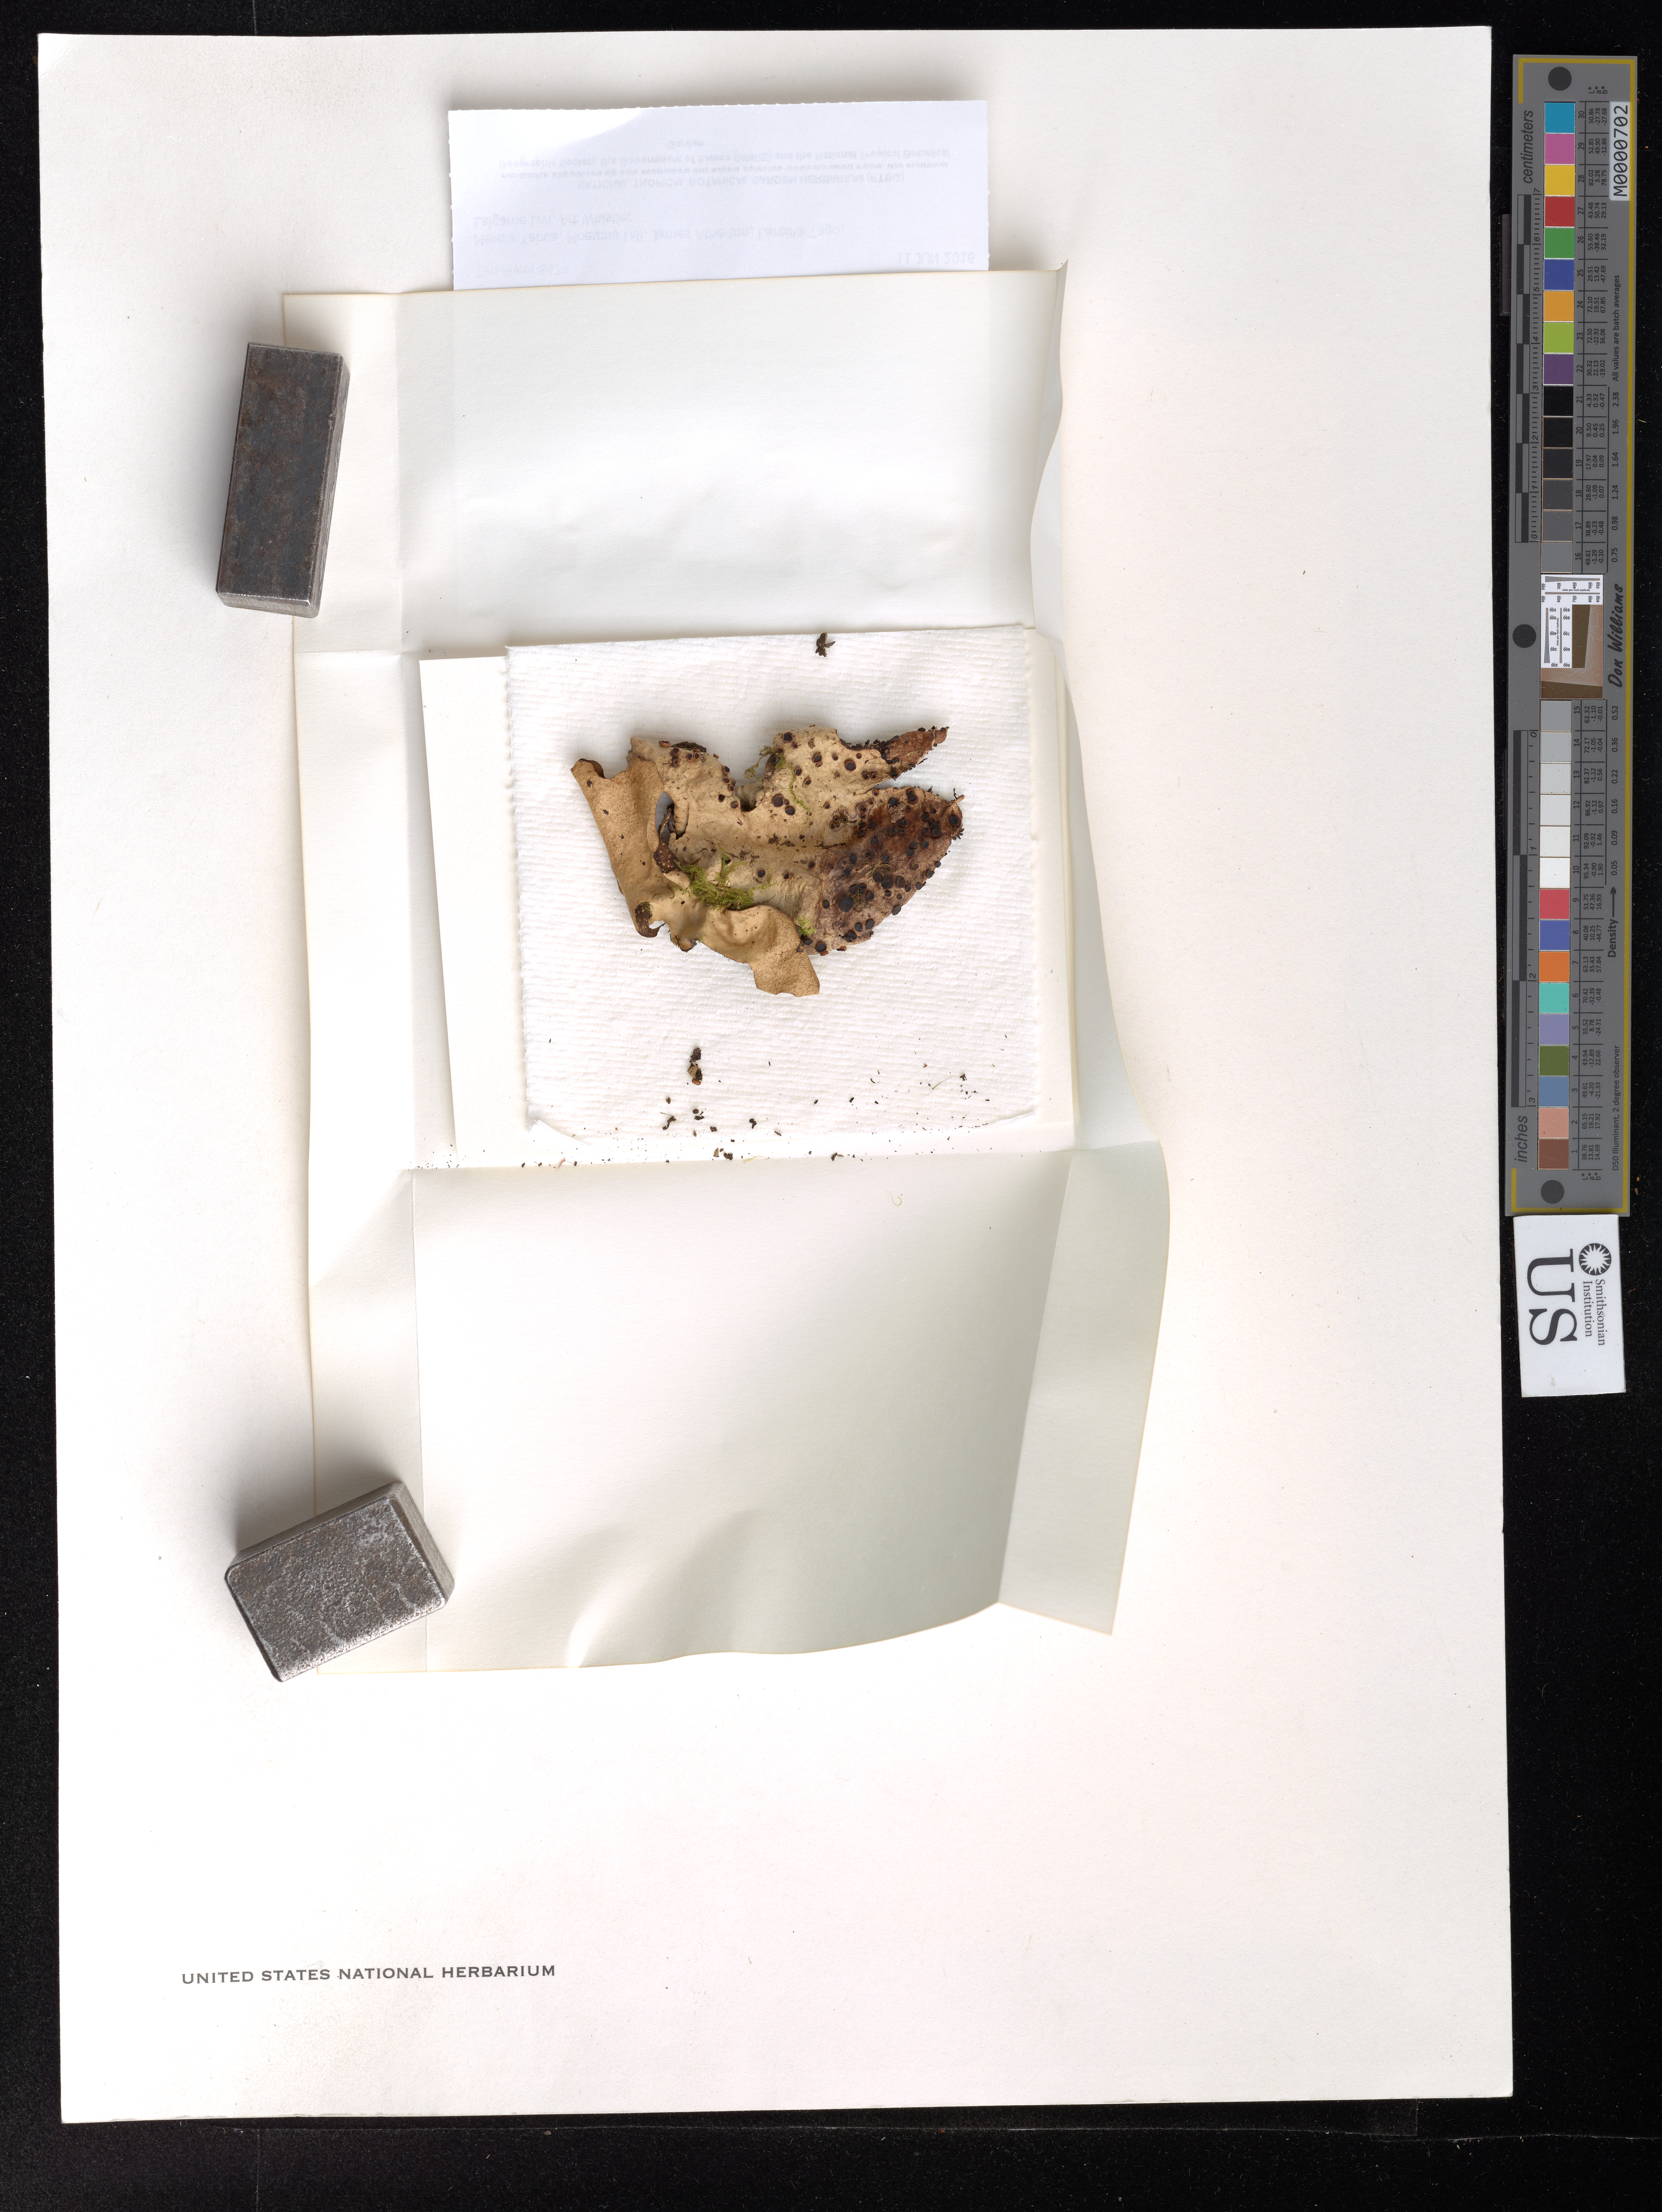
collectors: T. W. Flynn et al.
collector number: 8474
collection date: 2016-06-11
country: Samoa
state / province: Tuamasaga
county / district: Upolu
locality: Mt. Fiamoe, from radio towers along ridge between the two craters.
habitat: Disturbed forest.W/ Spiranthemum, Weinmannia, Ficus, Freycinetia.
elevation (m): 900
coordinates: -13.922322, -171.797244